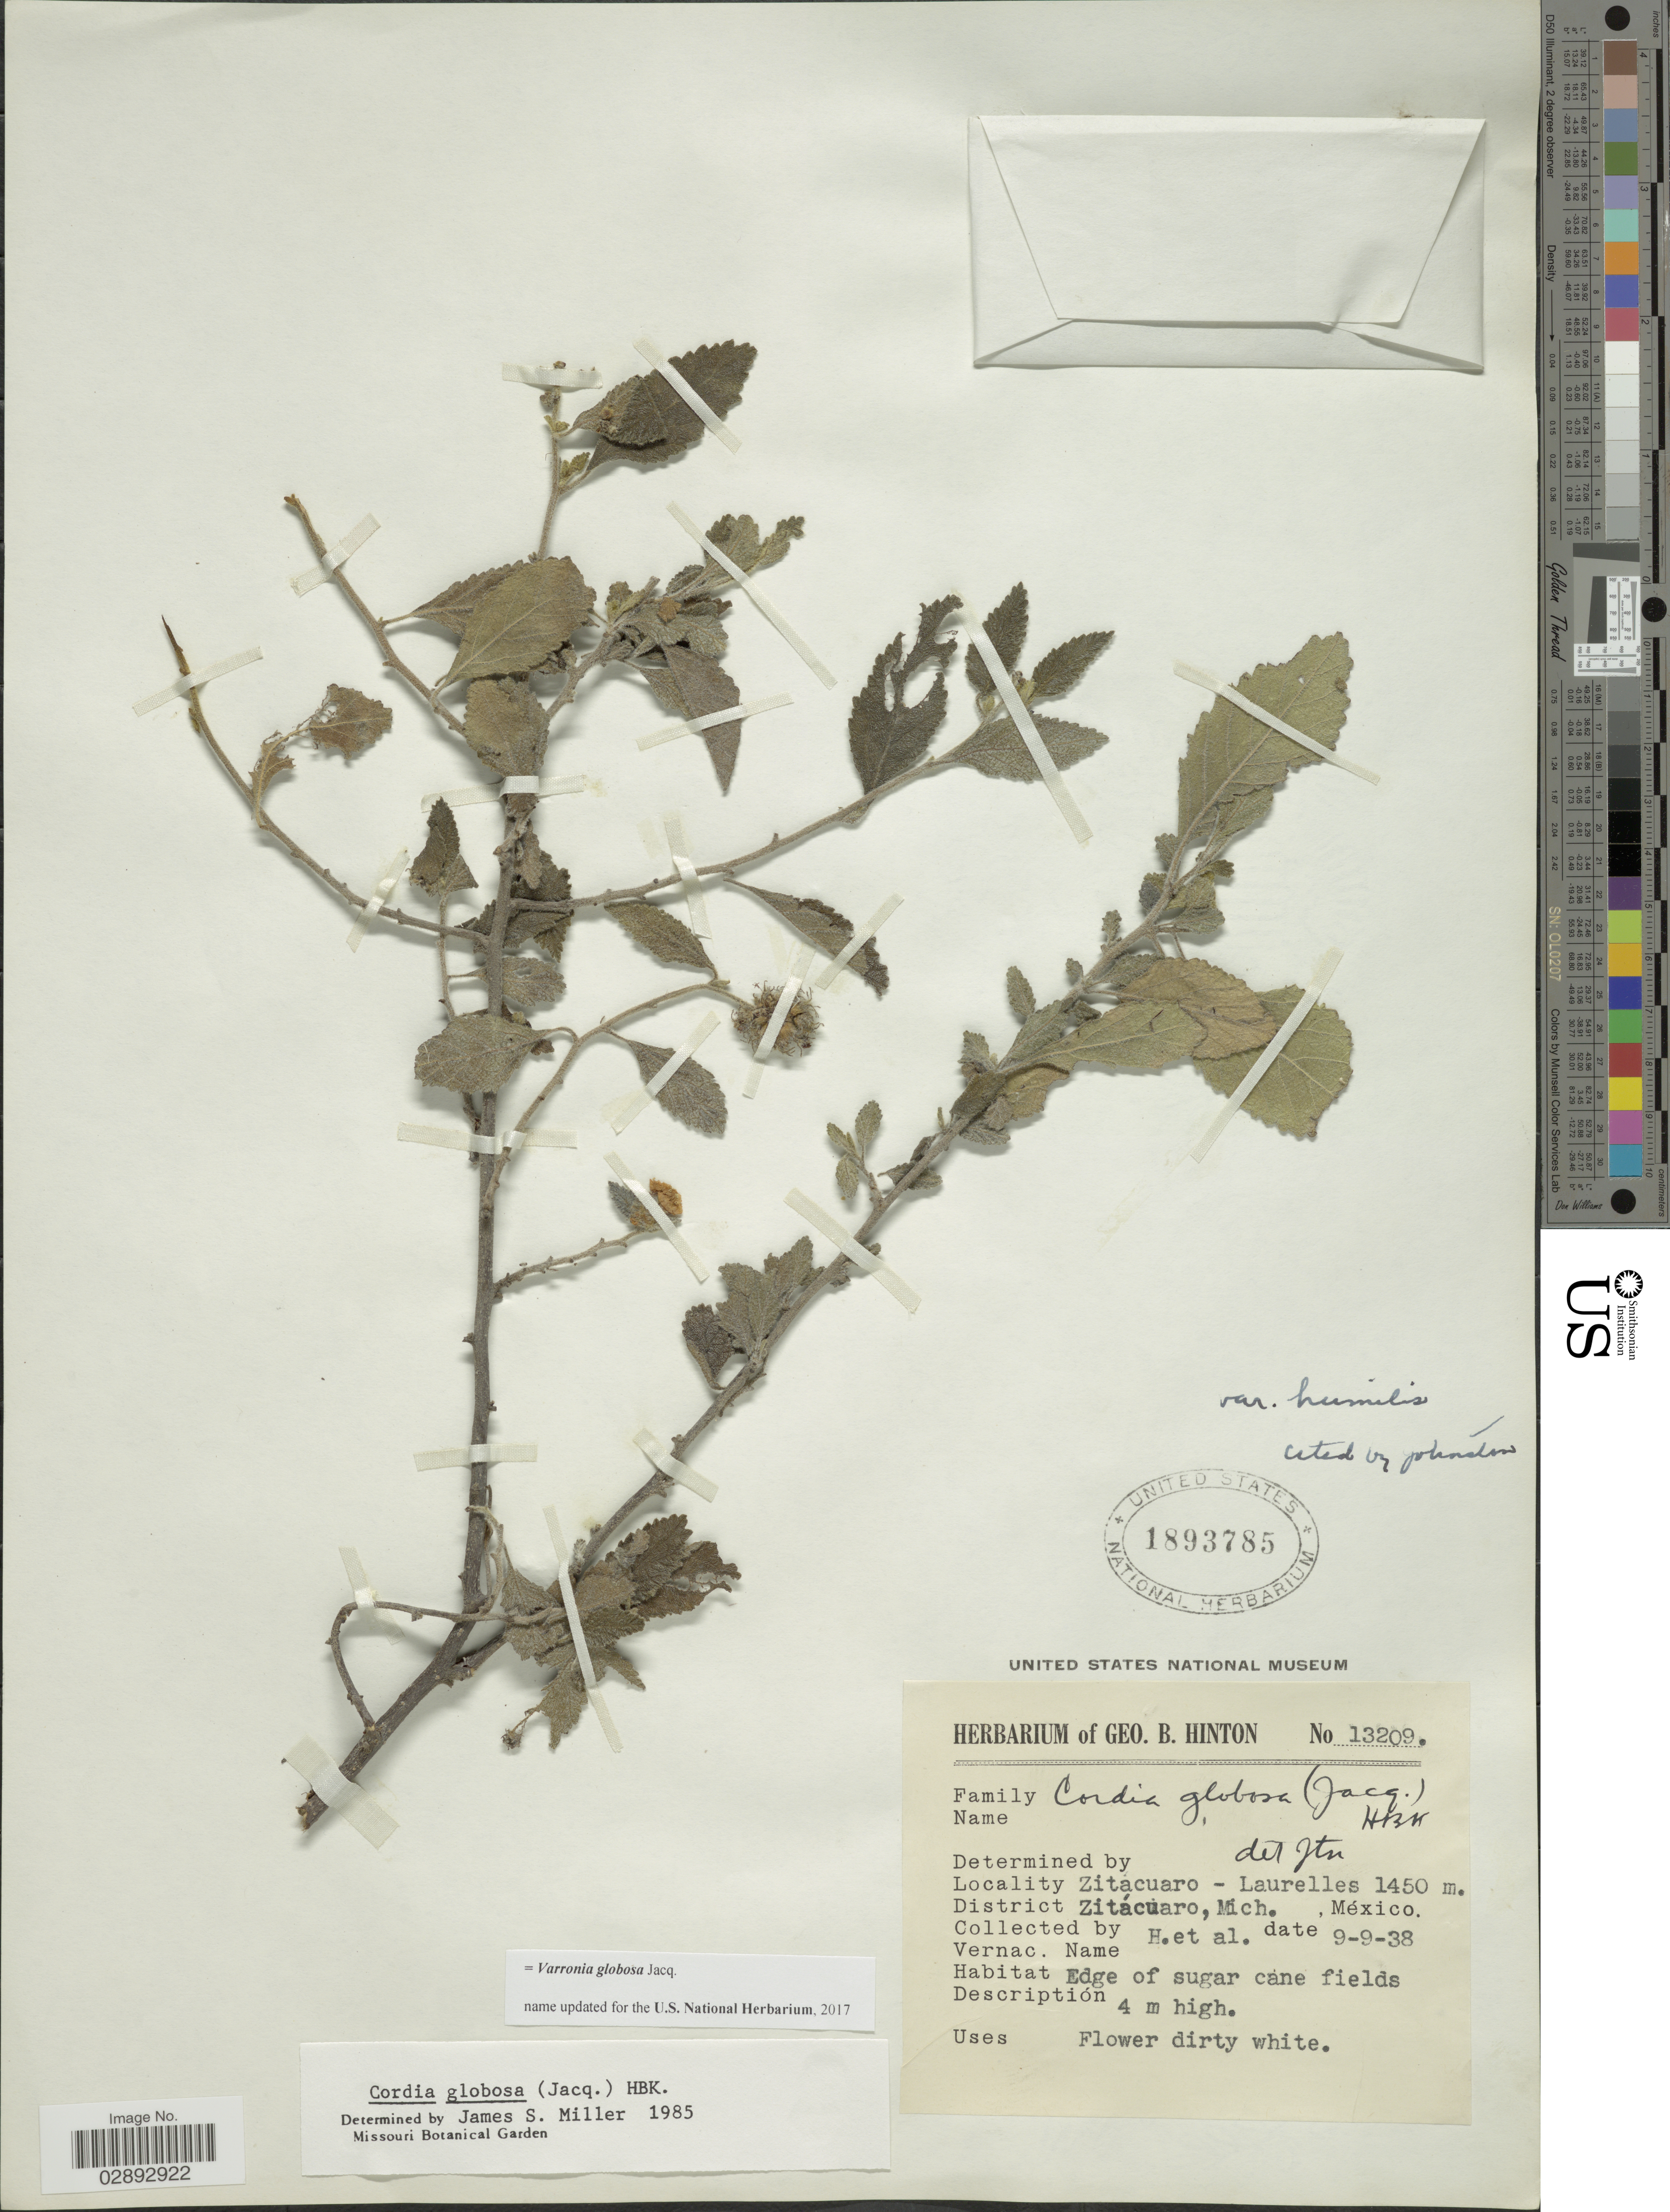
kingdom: Plantae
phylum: Tracheophyta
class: Magnoliopsida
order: Boraginales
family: Cordiaceae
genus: Varronia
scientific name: Varronia globosa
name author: Jacq.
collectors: G. B. Hinton & et al.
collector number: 13209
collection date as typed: Transcribed d/m/y: 9/9/38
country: Mexico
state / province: Michoacán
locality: Zitacuaro - Laurelles. District Zitácuaro, Mich.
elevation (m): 1450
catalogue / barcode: US 1893785